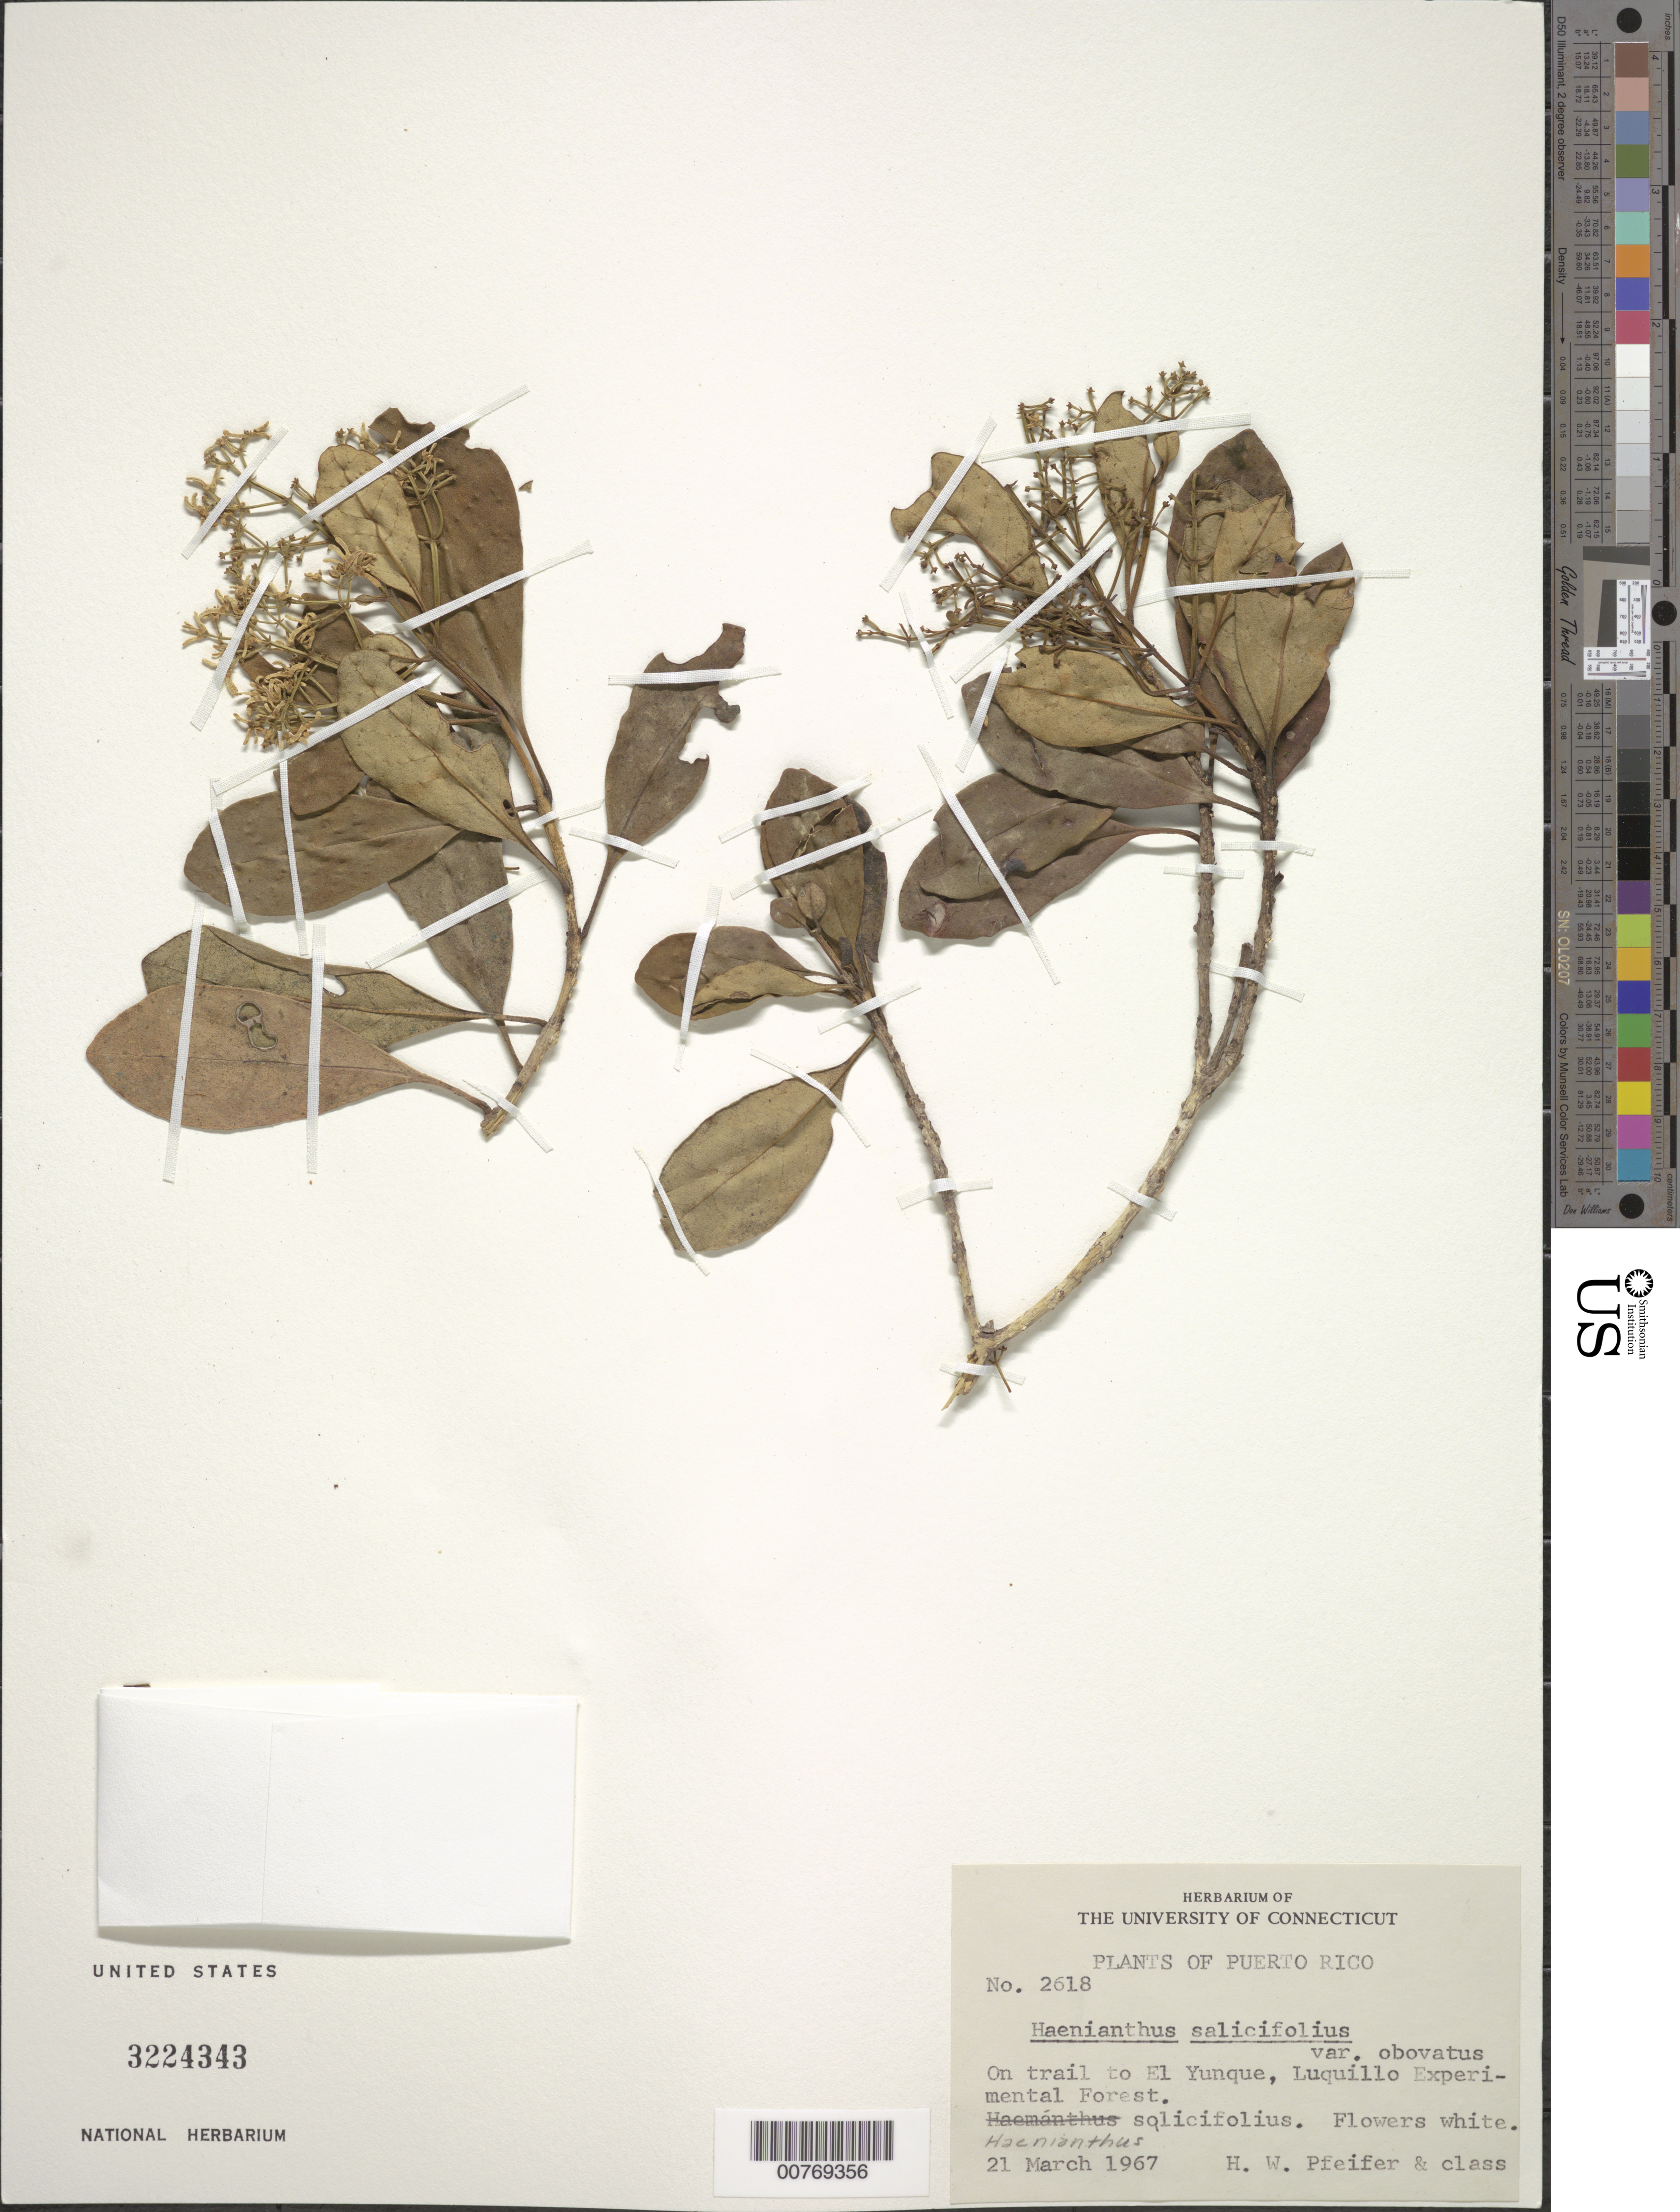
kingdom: Plantae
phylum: Tracheophyta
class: Magnoliopsida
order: Lamiales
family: Oleaceae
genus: Haenianthus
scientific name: Haenianthus salicifolius var. obovatus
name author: (Krug & Urb.) Knobl.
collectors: H. W. Pfeifer & Class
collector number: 2618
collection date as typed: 21 Mar 1967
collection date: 1967-03-21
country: Puerto Rico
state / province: Luquillo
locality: On trail to El Yunque, Luquillo Experimental Forest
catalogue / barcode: US 3224343